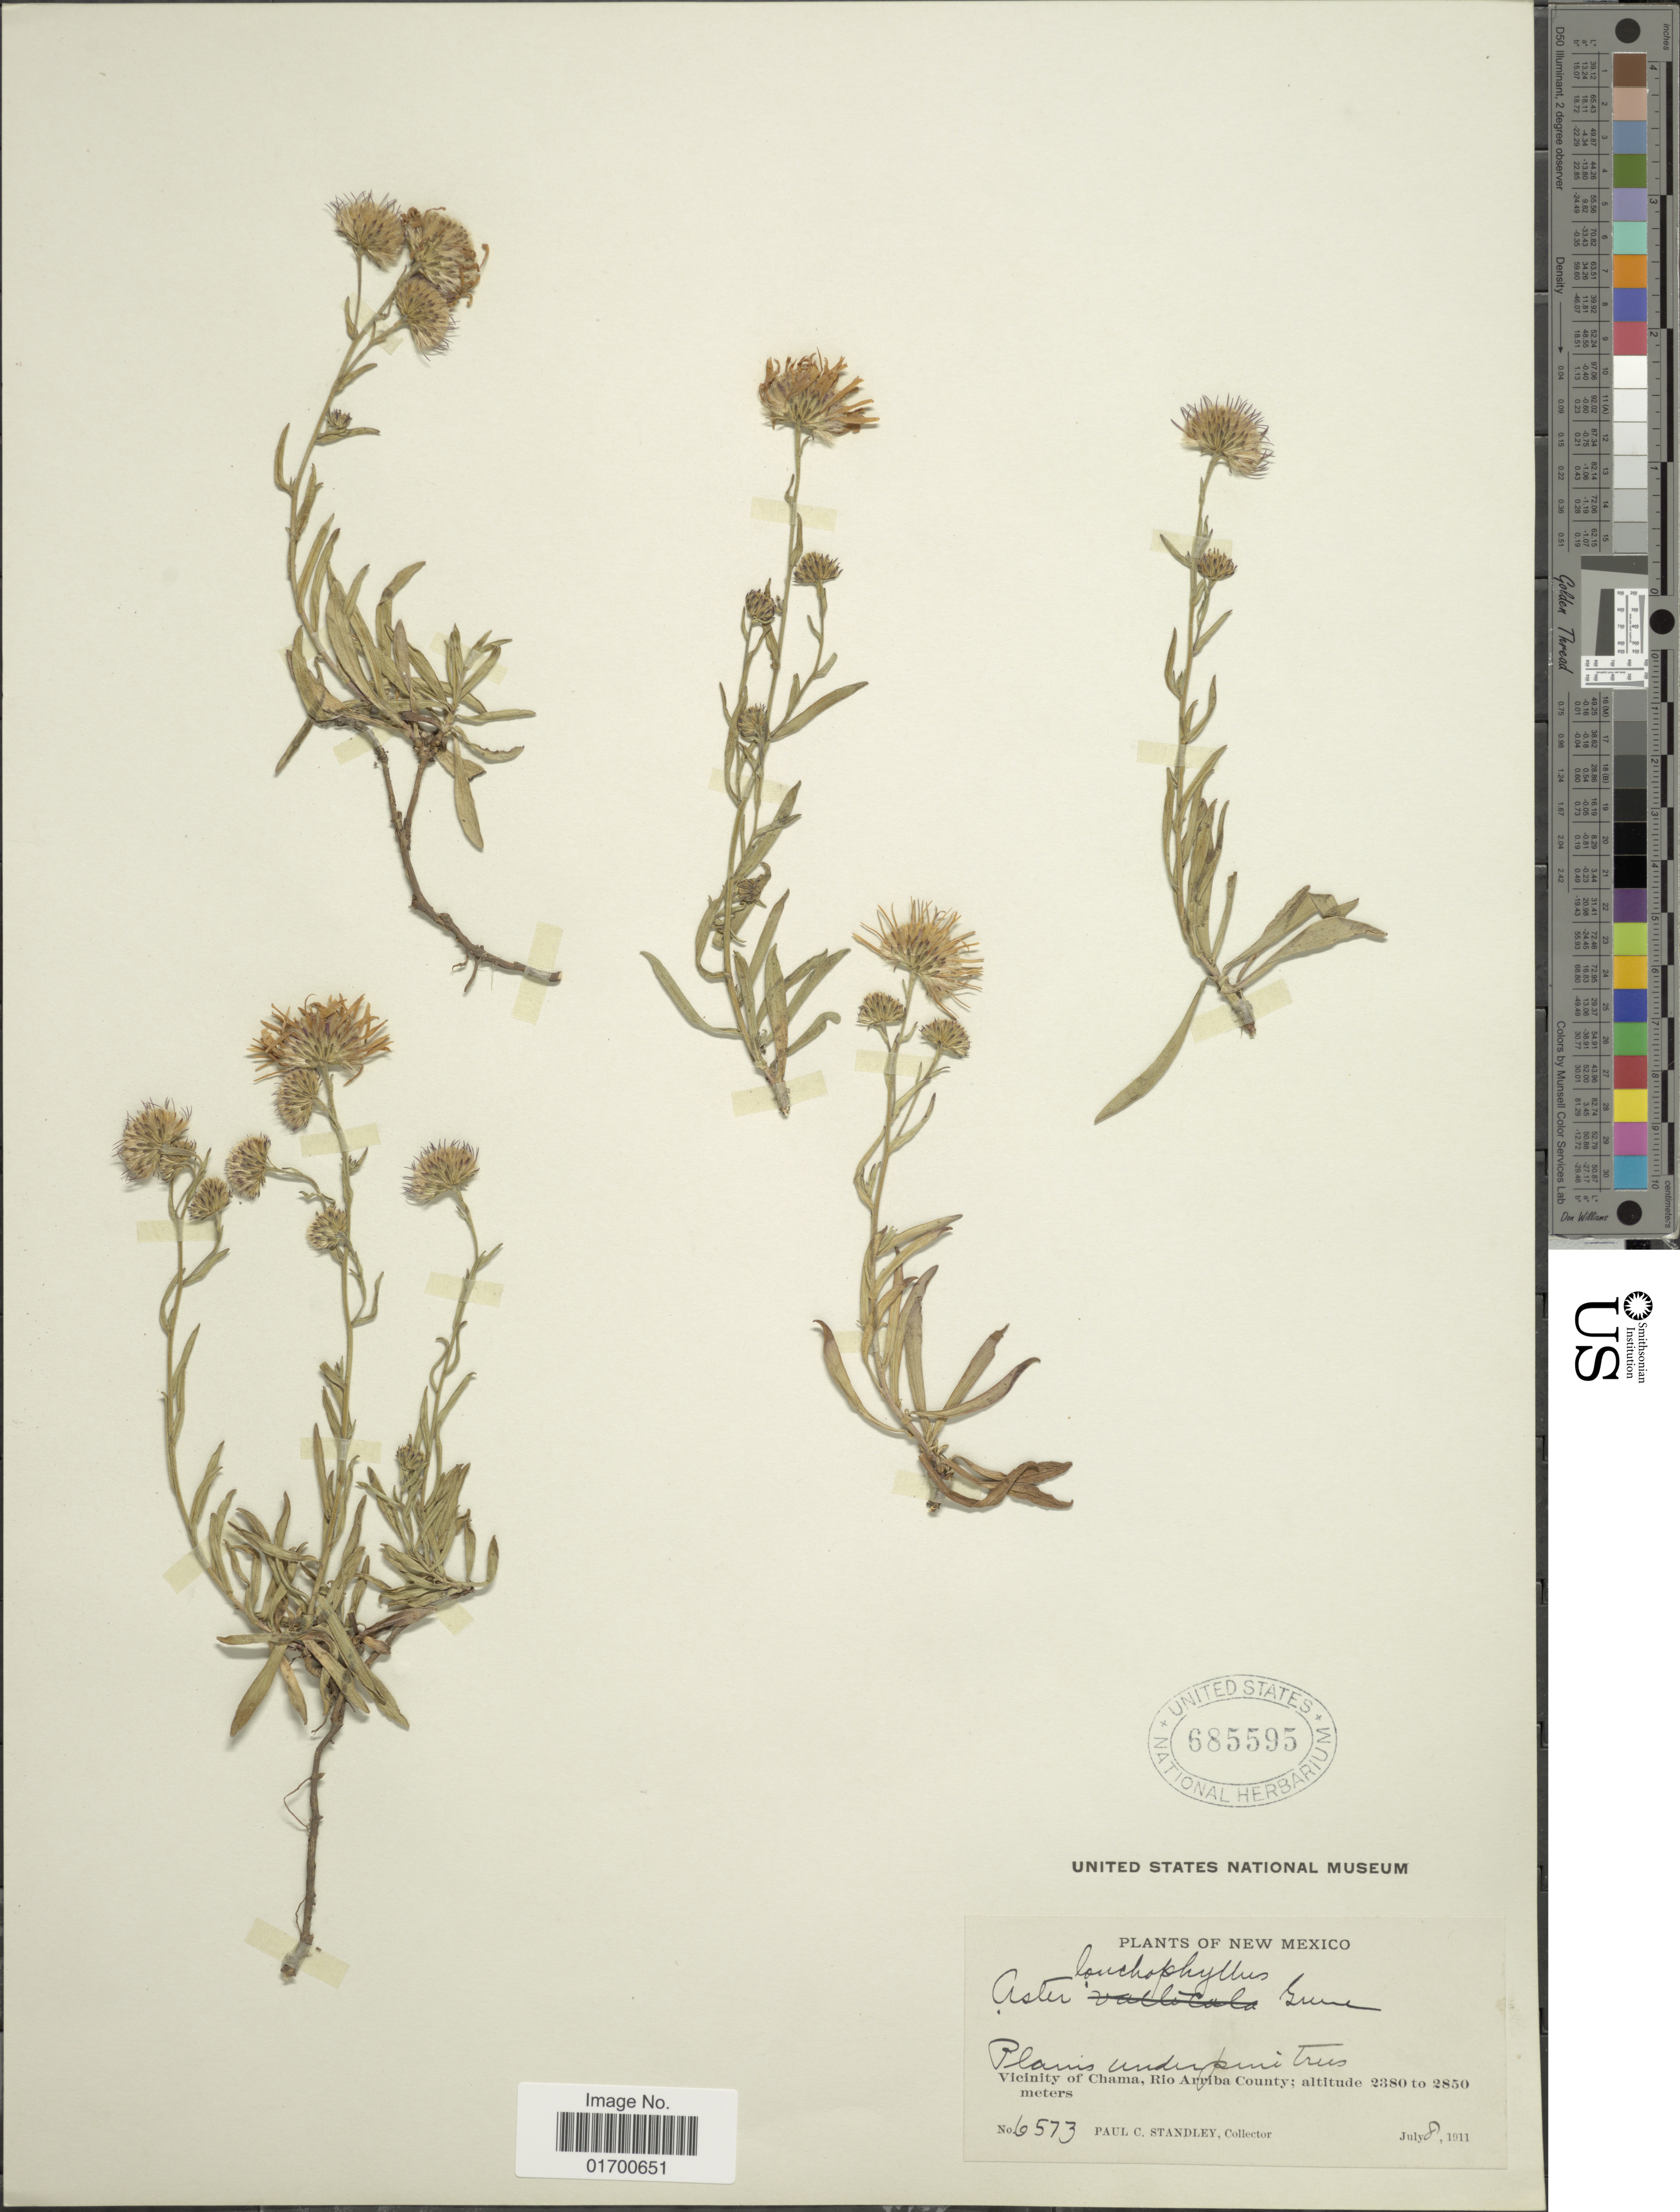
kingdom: Plantae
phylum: Tracheophyta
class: Magnoliopsida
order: Asterales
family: Asteraceae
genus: Symphyotrichum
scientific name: Symphyotrichum ascendens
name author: (Lindl.) G.L. Nesom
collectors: P. C. Standley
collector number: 6573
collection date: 1911-07-08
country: United States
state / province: New Mexico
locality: Plains under pine trees, Vicinity of Chama, Rio Arriba County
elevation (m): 2380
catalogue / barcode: US 685595